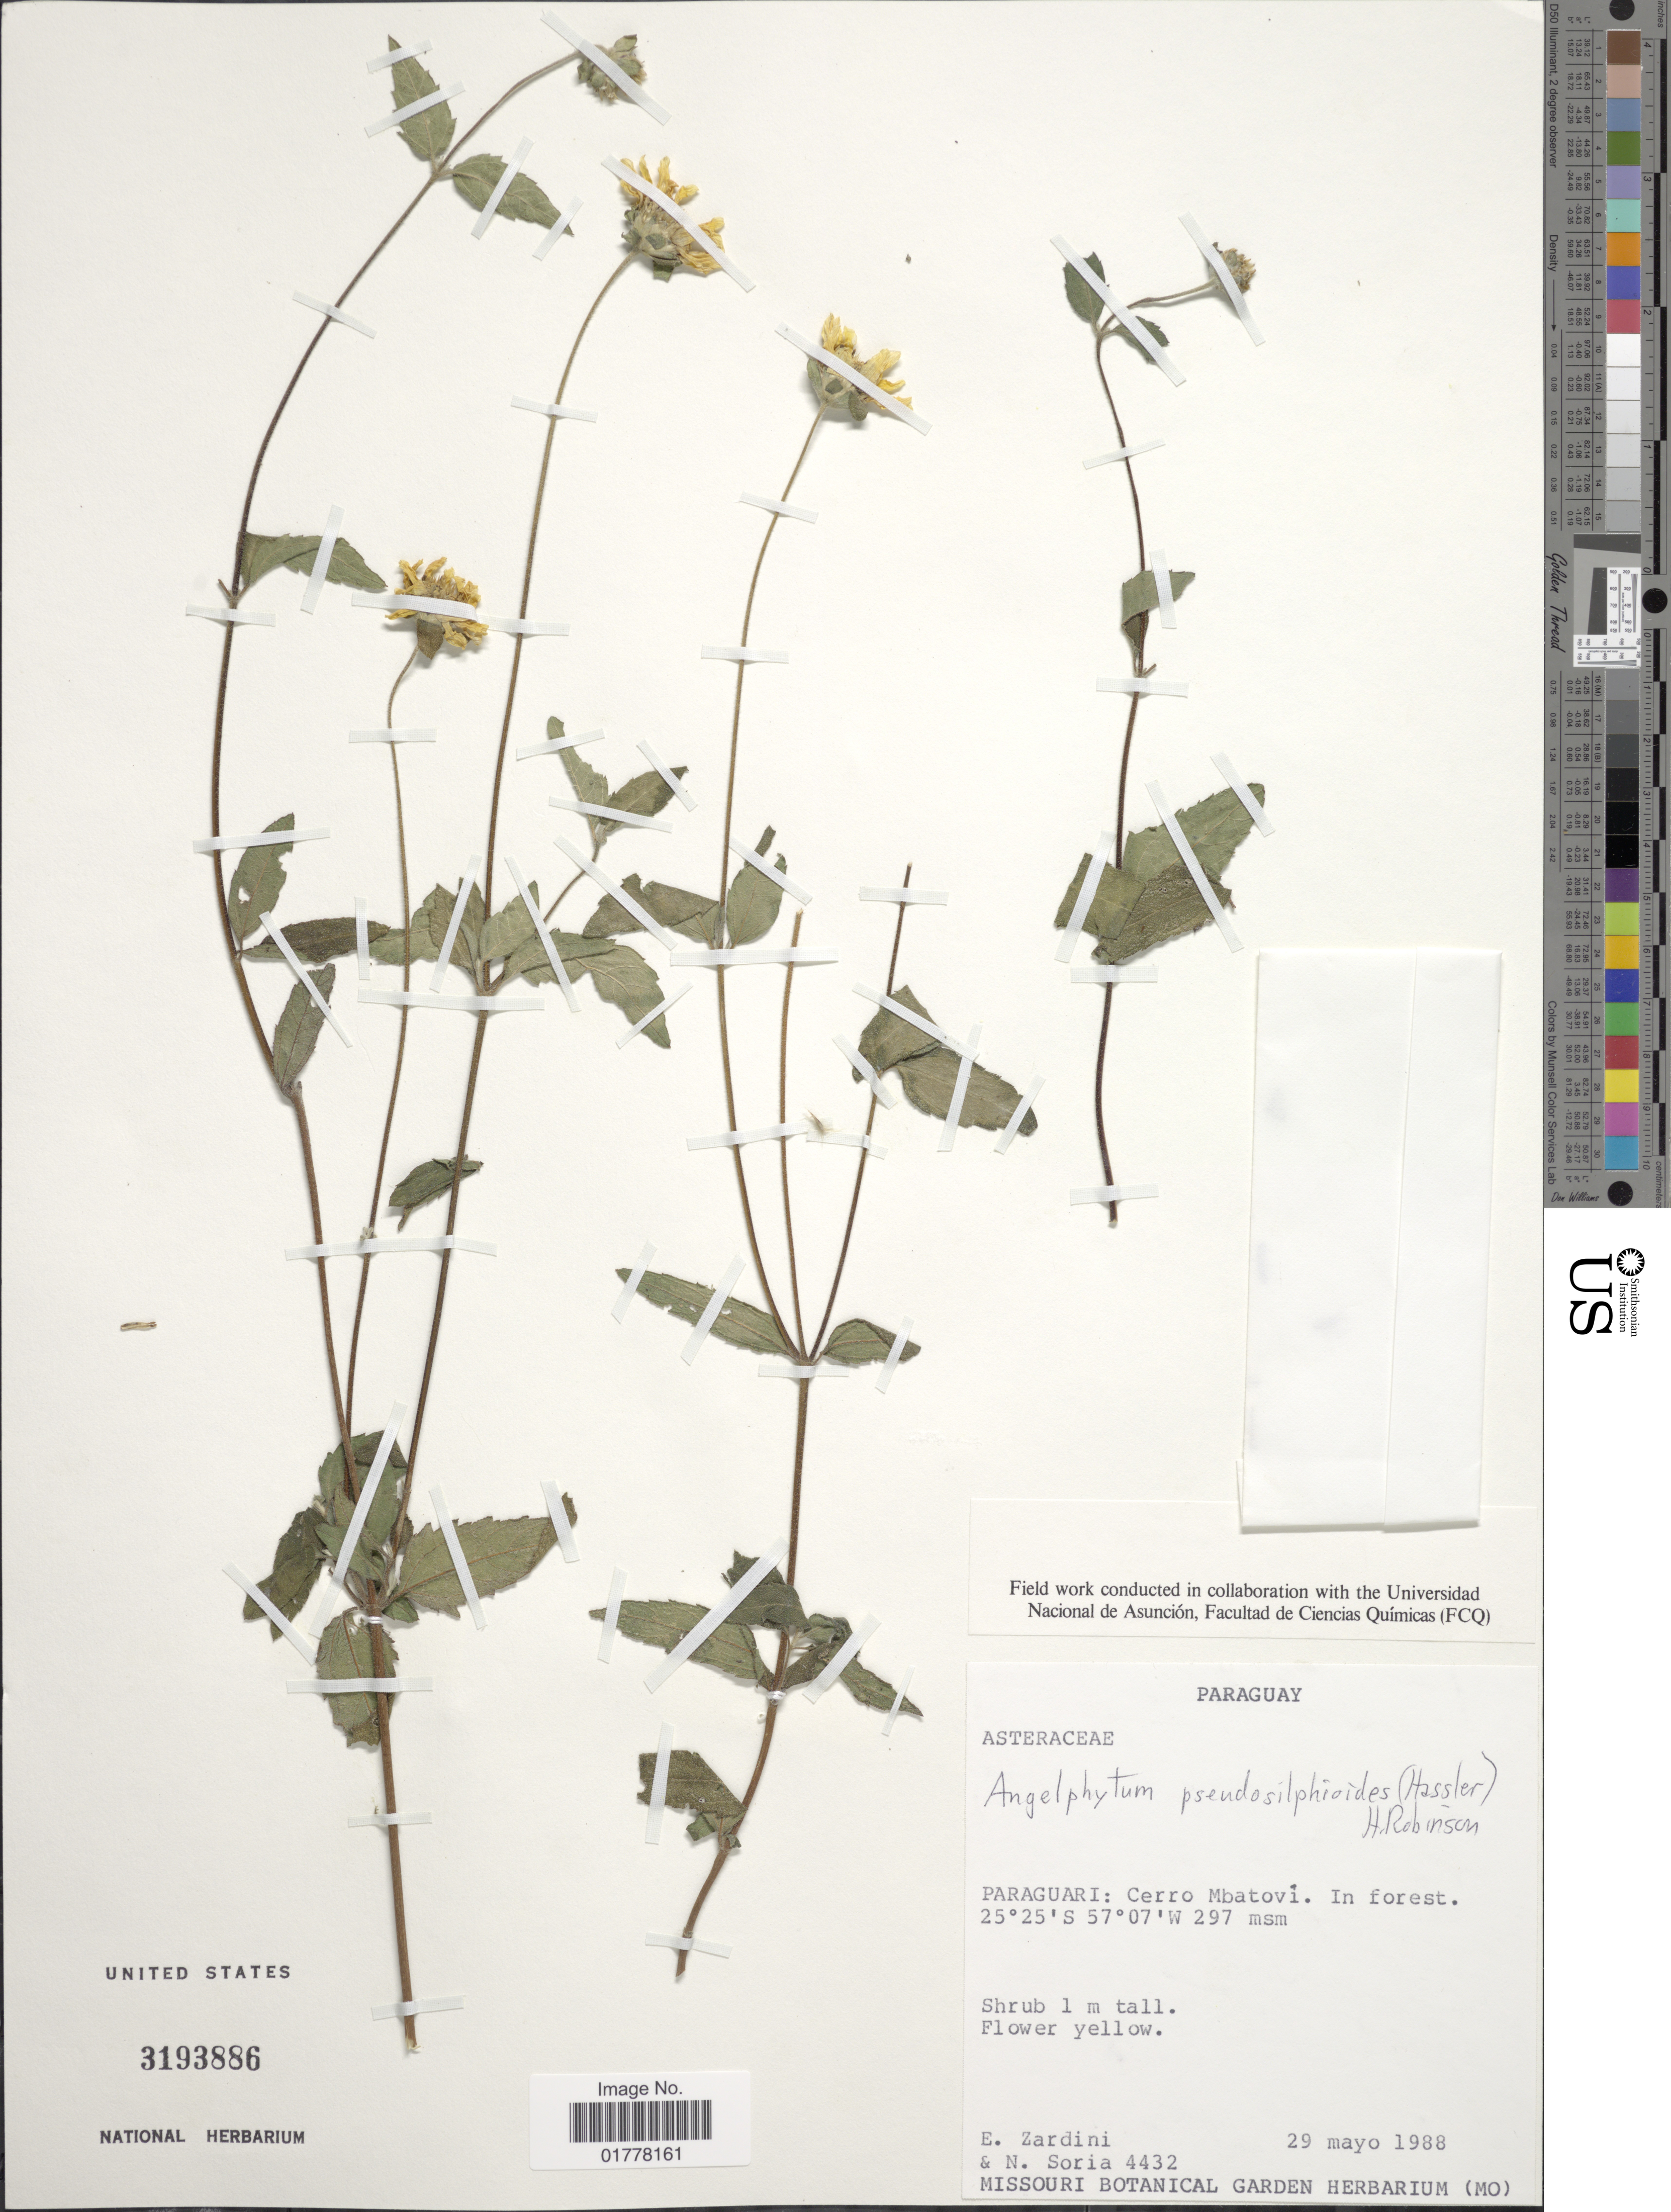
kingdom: Plantae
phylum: Tracheophyta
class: Magnoliopsida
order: Asterales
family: Asteraceae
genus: Angelphytum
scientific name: Angelphytum pseudosilphoides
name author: (Hassl.) H. Rob.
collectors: E. M. Zardini & N. Soria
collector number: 4432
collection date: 1988-05-29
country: Paraguay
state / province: Paraguari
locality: Paraguari: Cerro Mbatoví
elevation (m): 297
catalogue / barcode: US 3193886